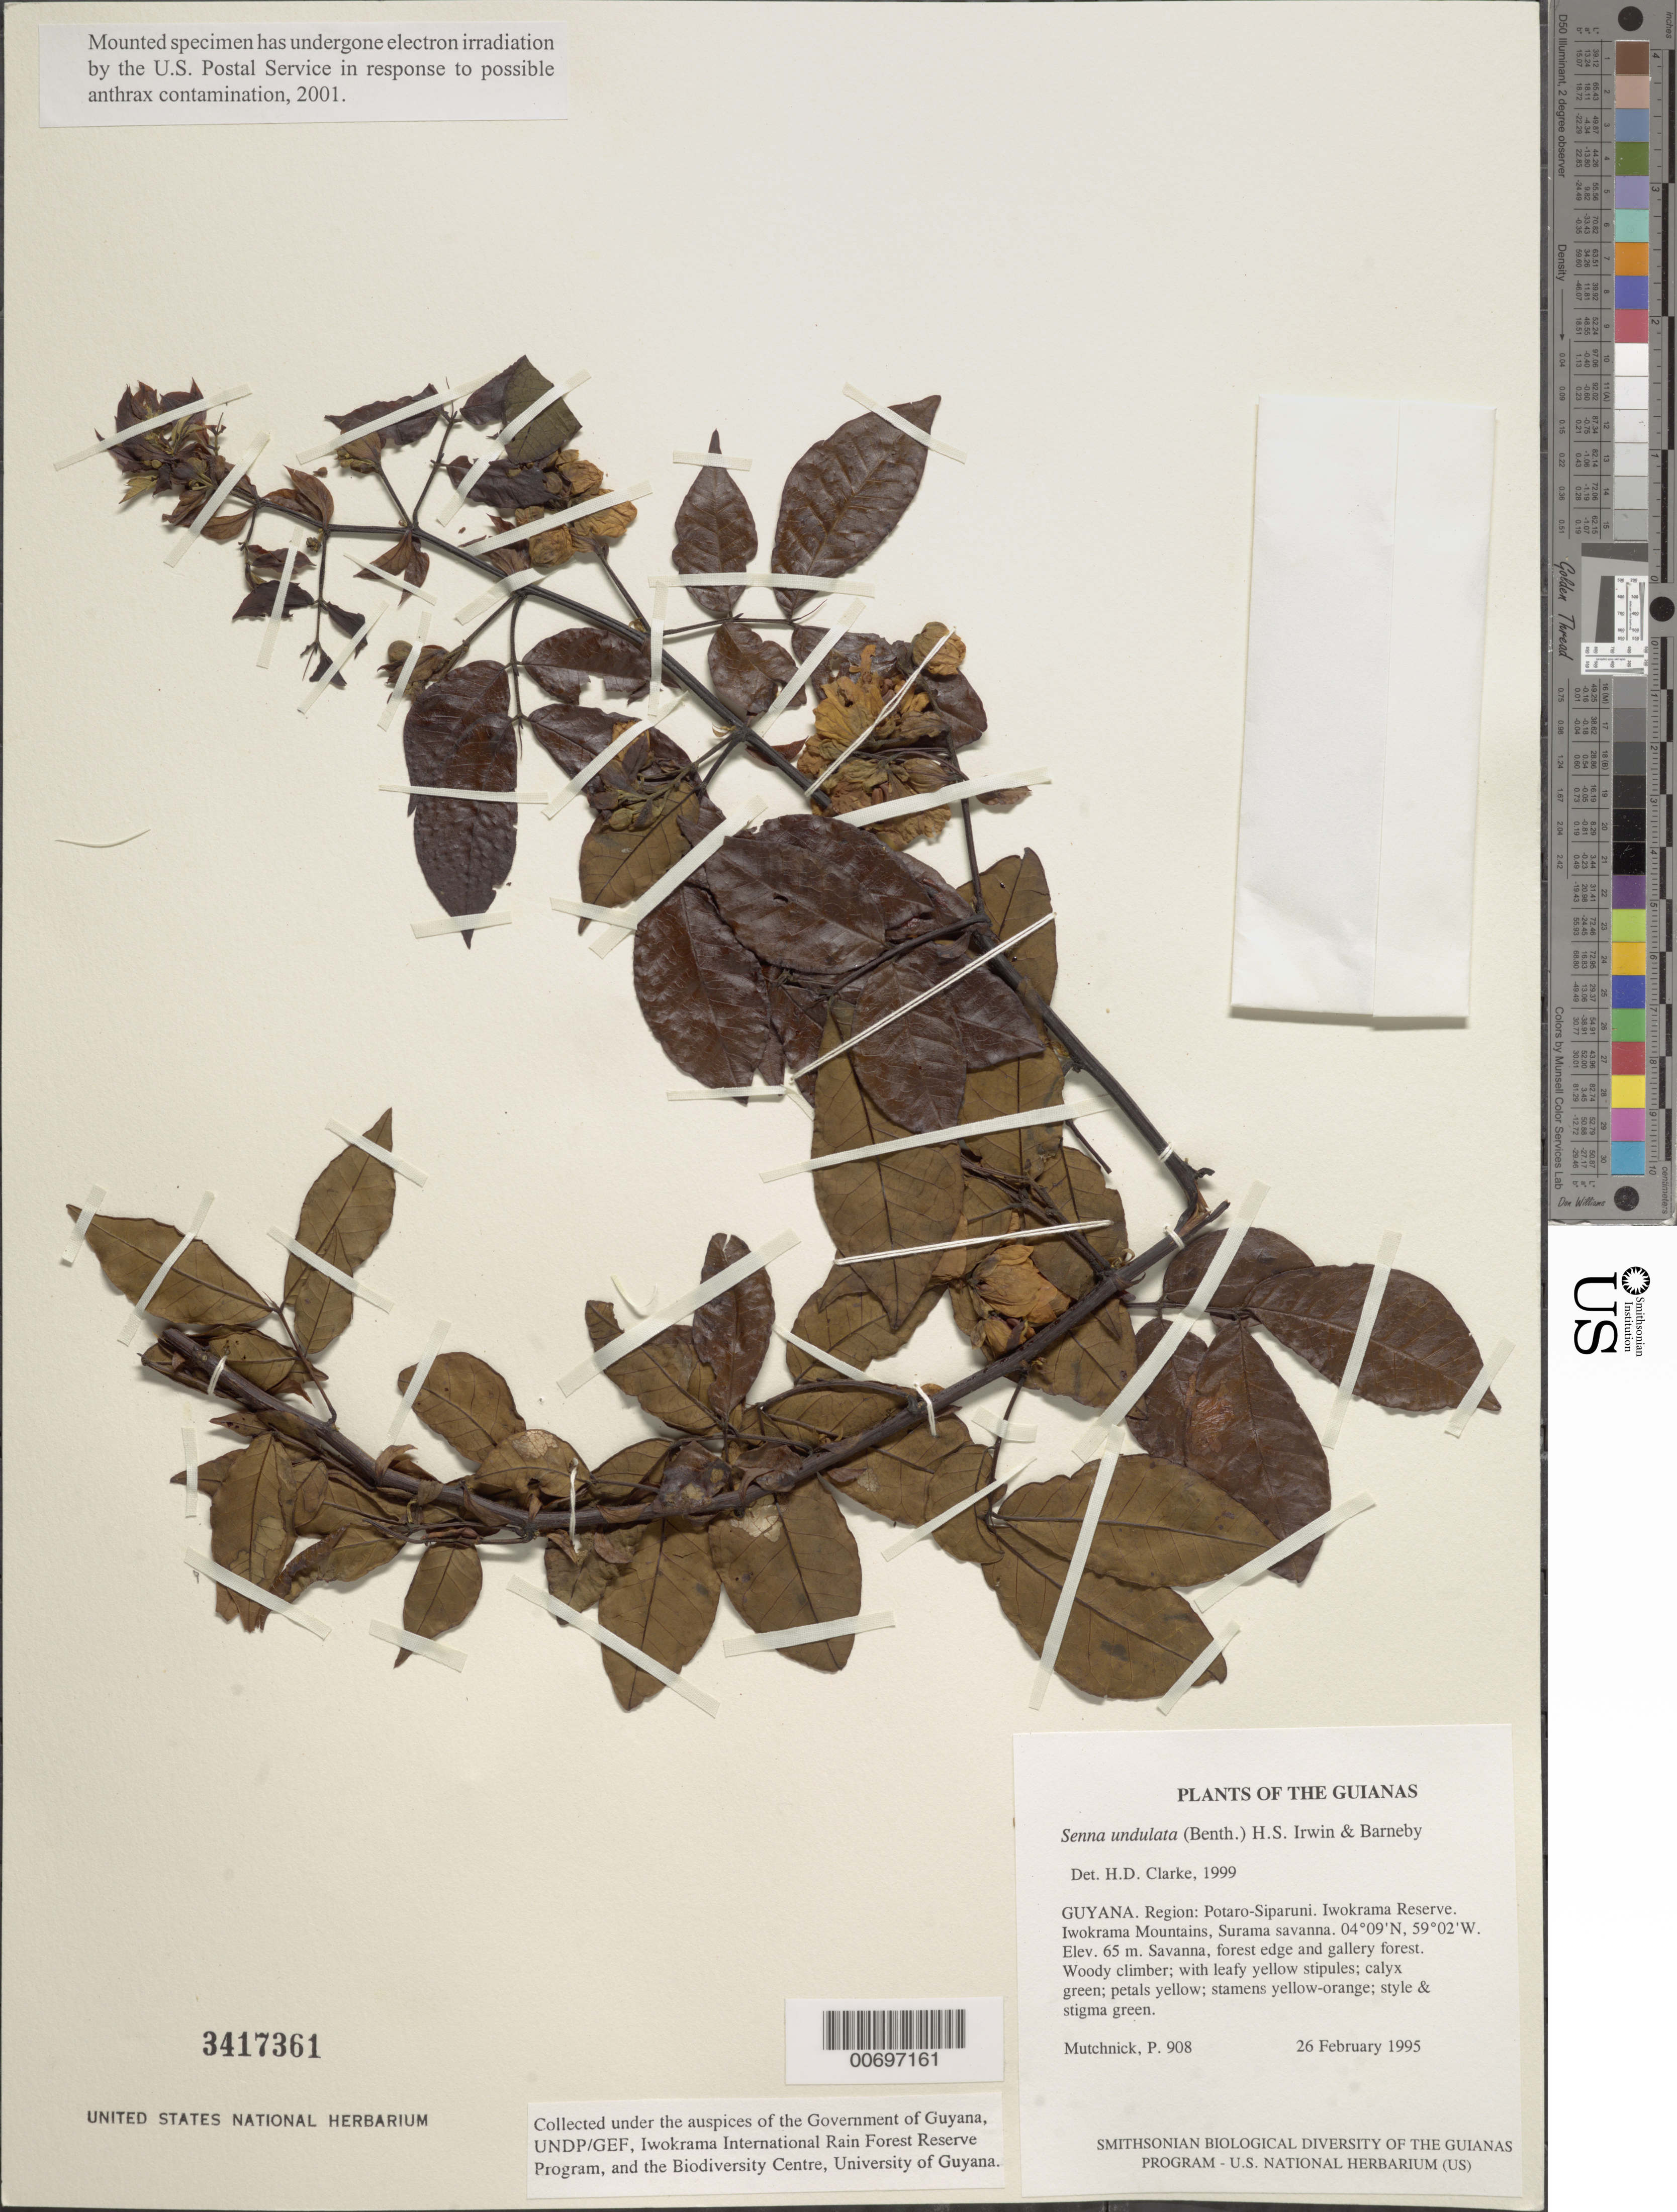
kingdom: Plantae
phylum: Tracheophyta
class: Magnoliopsida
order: Fabales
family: Fabaceae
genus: Senna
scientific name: Senna undulata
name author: (Benth.) H.S. Irwin & Barneby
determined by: Clarke, H. D., University of North Carolina (Asheville)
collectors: P. Mutchnick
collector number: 908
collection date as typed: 26 February 1995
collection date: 1995-02-26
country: Guyana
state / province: Potaro-Siparuni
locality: Iwokrama Reserve. Iwokrama Mountains, Surama savanna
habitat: Savanna, forest edge and gallery forest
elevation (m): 65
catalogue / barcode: US 3417361